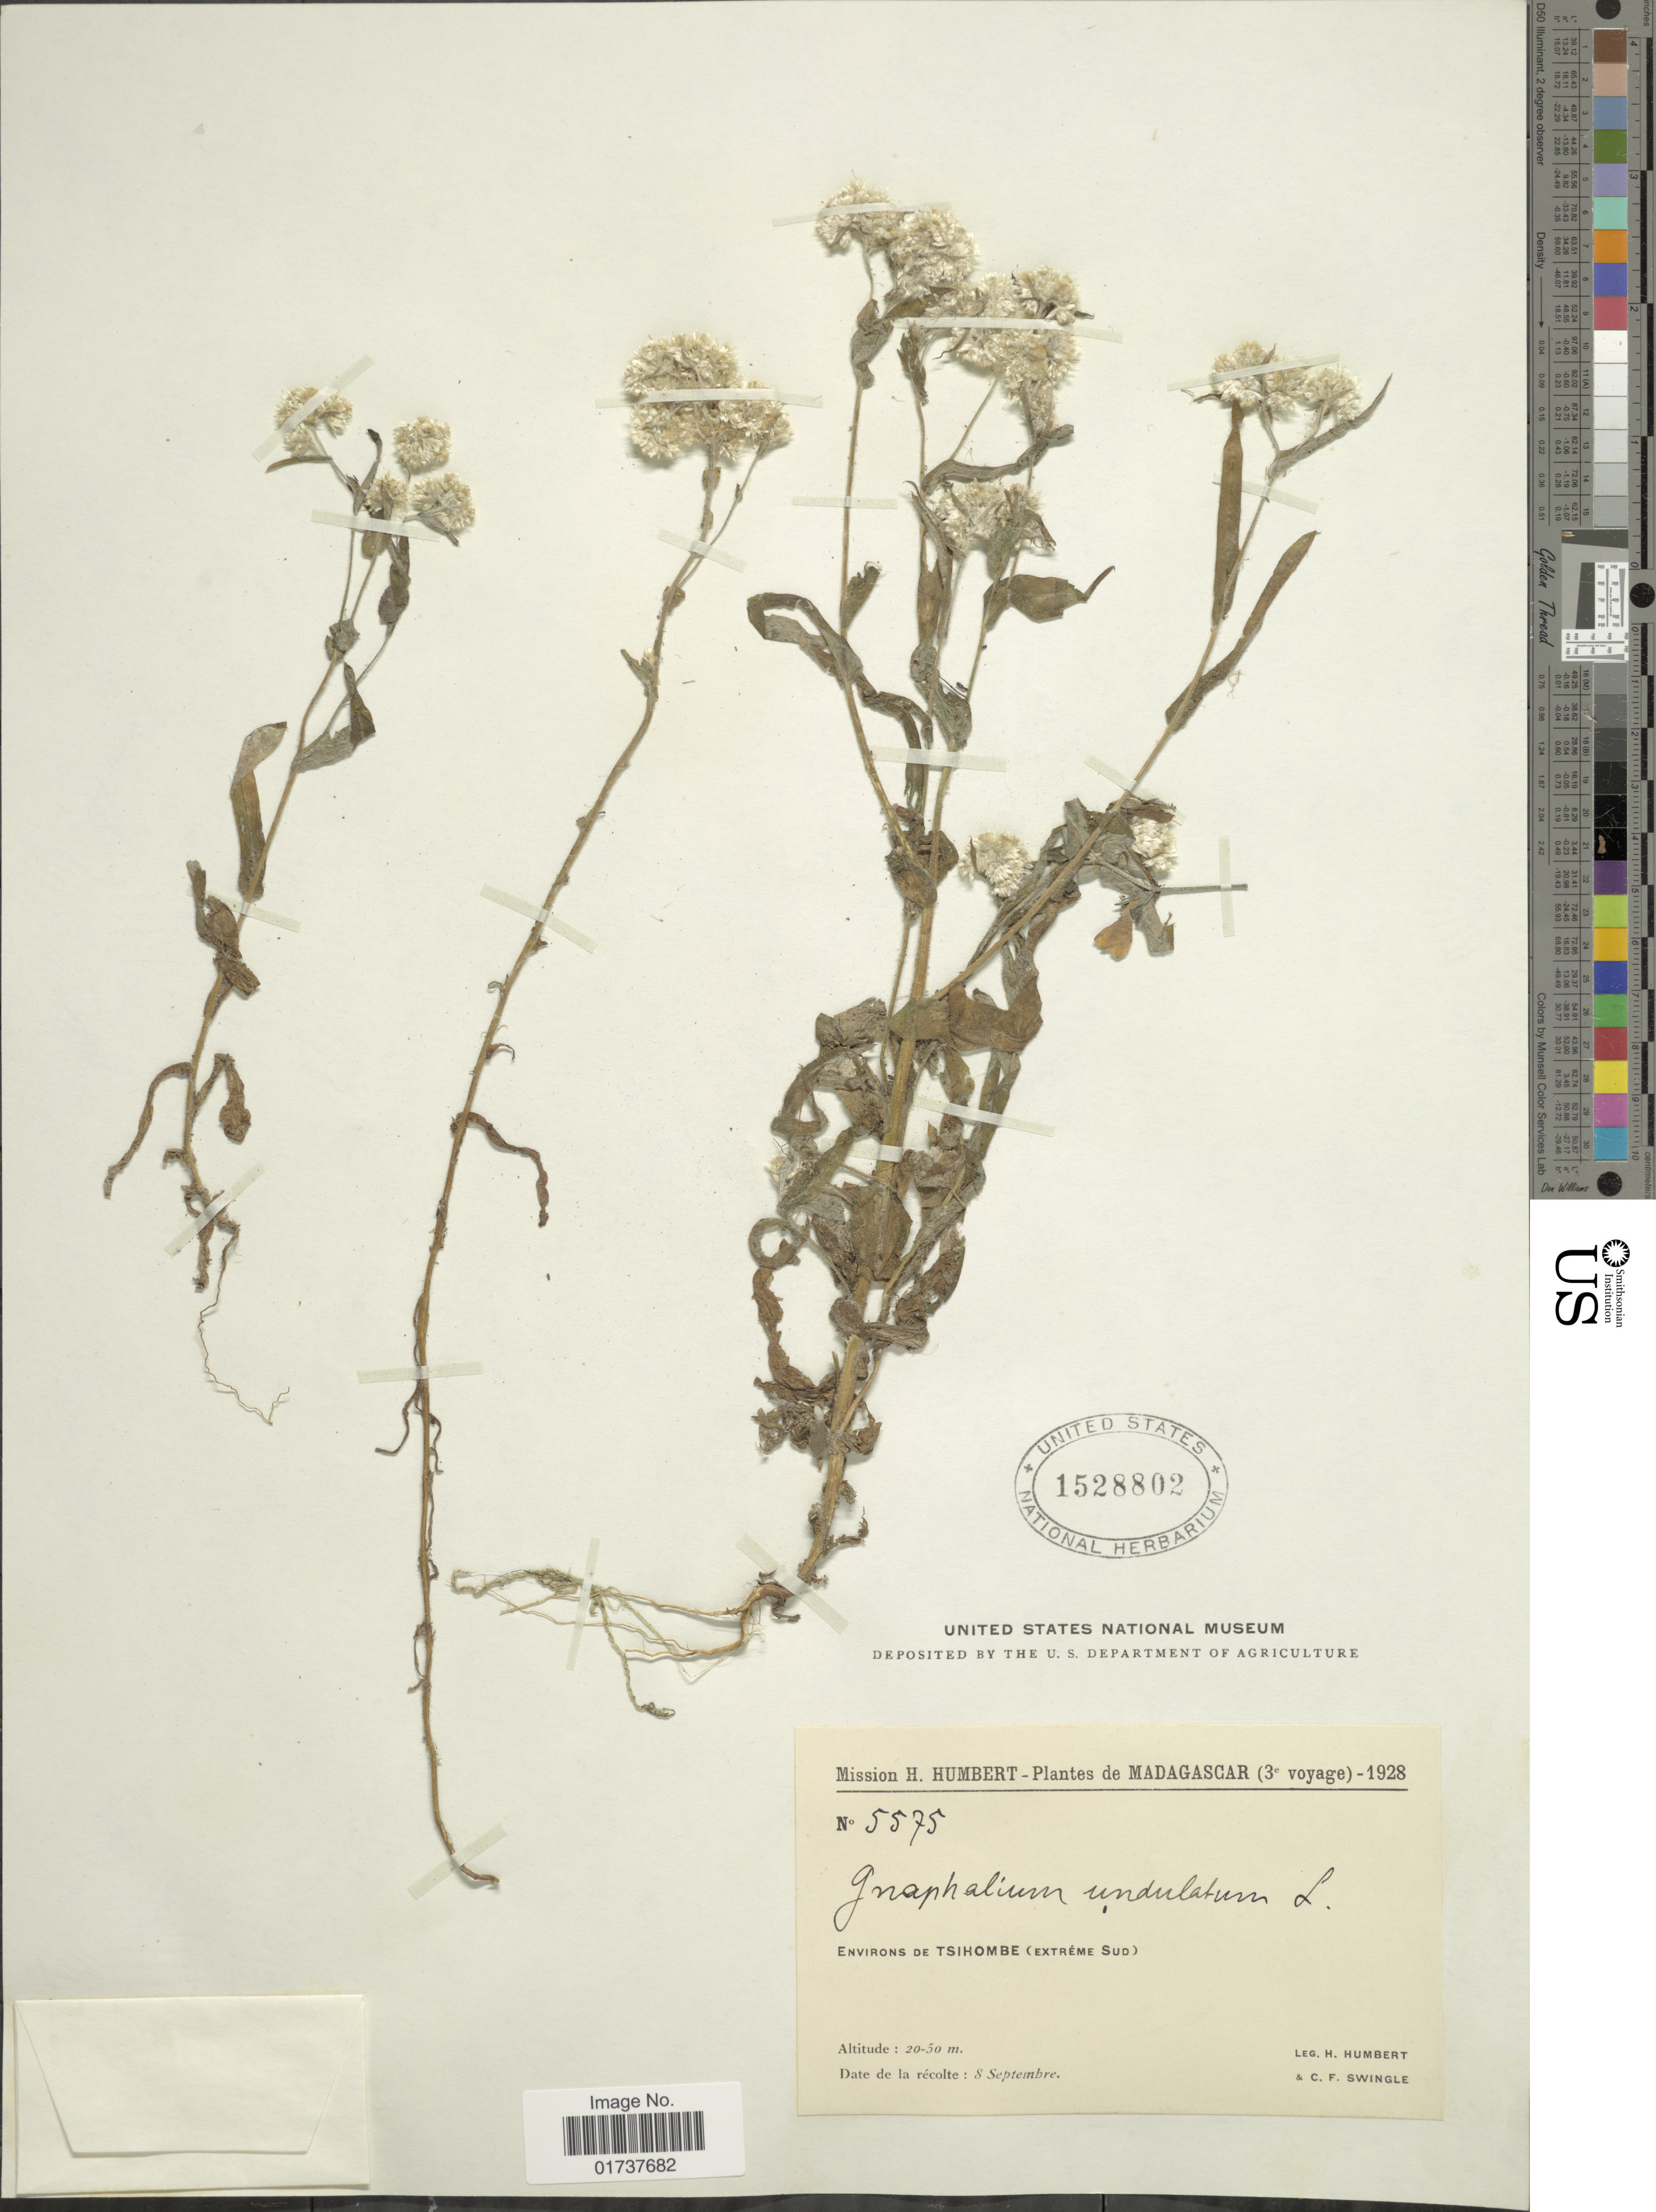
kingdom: Plantae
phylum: Tracheophyta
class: Magnoliopsida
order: Asterales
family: Asteraceae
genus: Gnaphalium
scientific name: Gnaphalium undulatum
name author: L.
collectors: H. Humbert & C. Swingle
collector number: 5575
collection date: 1928-09-08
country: Madagascar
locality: Environs de Tsihombe (Extreme Sud)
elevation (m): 20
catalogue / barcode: US 1528802